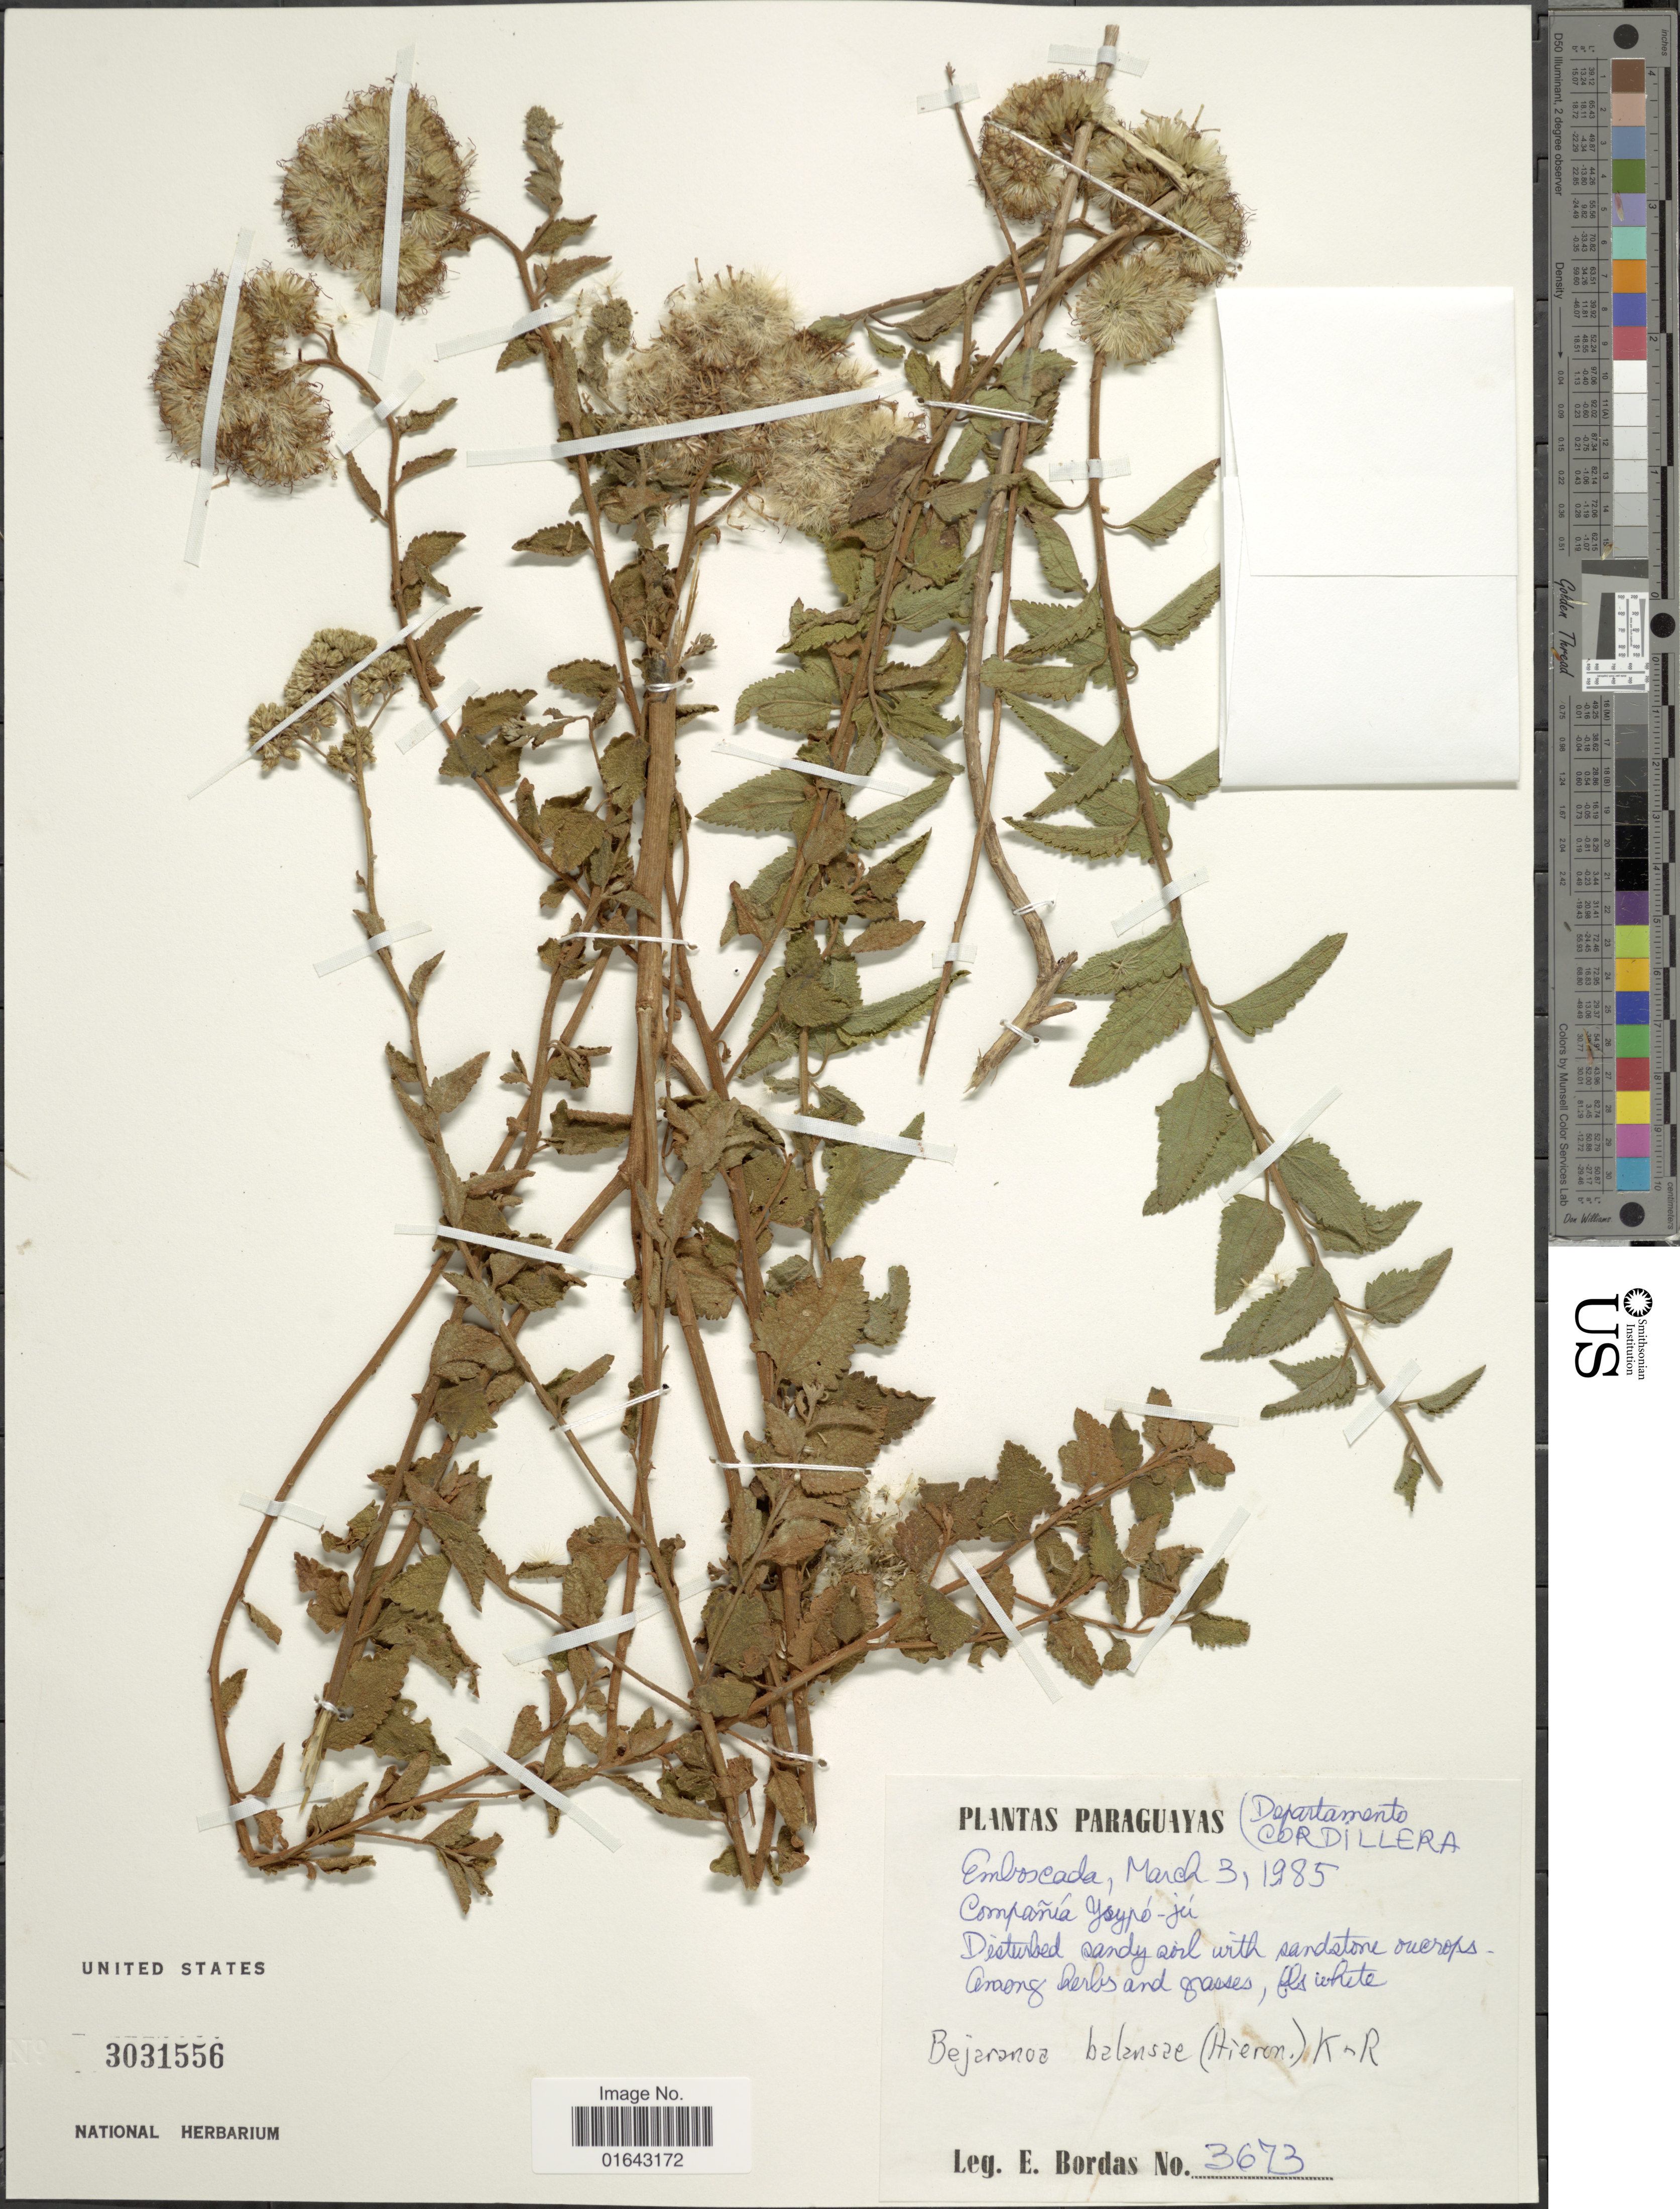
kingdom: Plantae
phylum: Tracheophyta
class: Magnoliopsida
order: Asterales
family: Asteraceae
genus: Bejaranoa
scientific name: Bejaranoa balansae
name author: (Hieron.) R.M. King & H. Rob.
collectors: E. Bordas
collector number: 3673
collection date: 1985-03-03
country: Paraguay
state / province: Cordillera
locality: Departamento Cordillera. Emboscada. Compañía Ysypó-jú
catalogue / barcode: US 3031556